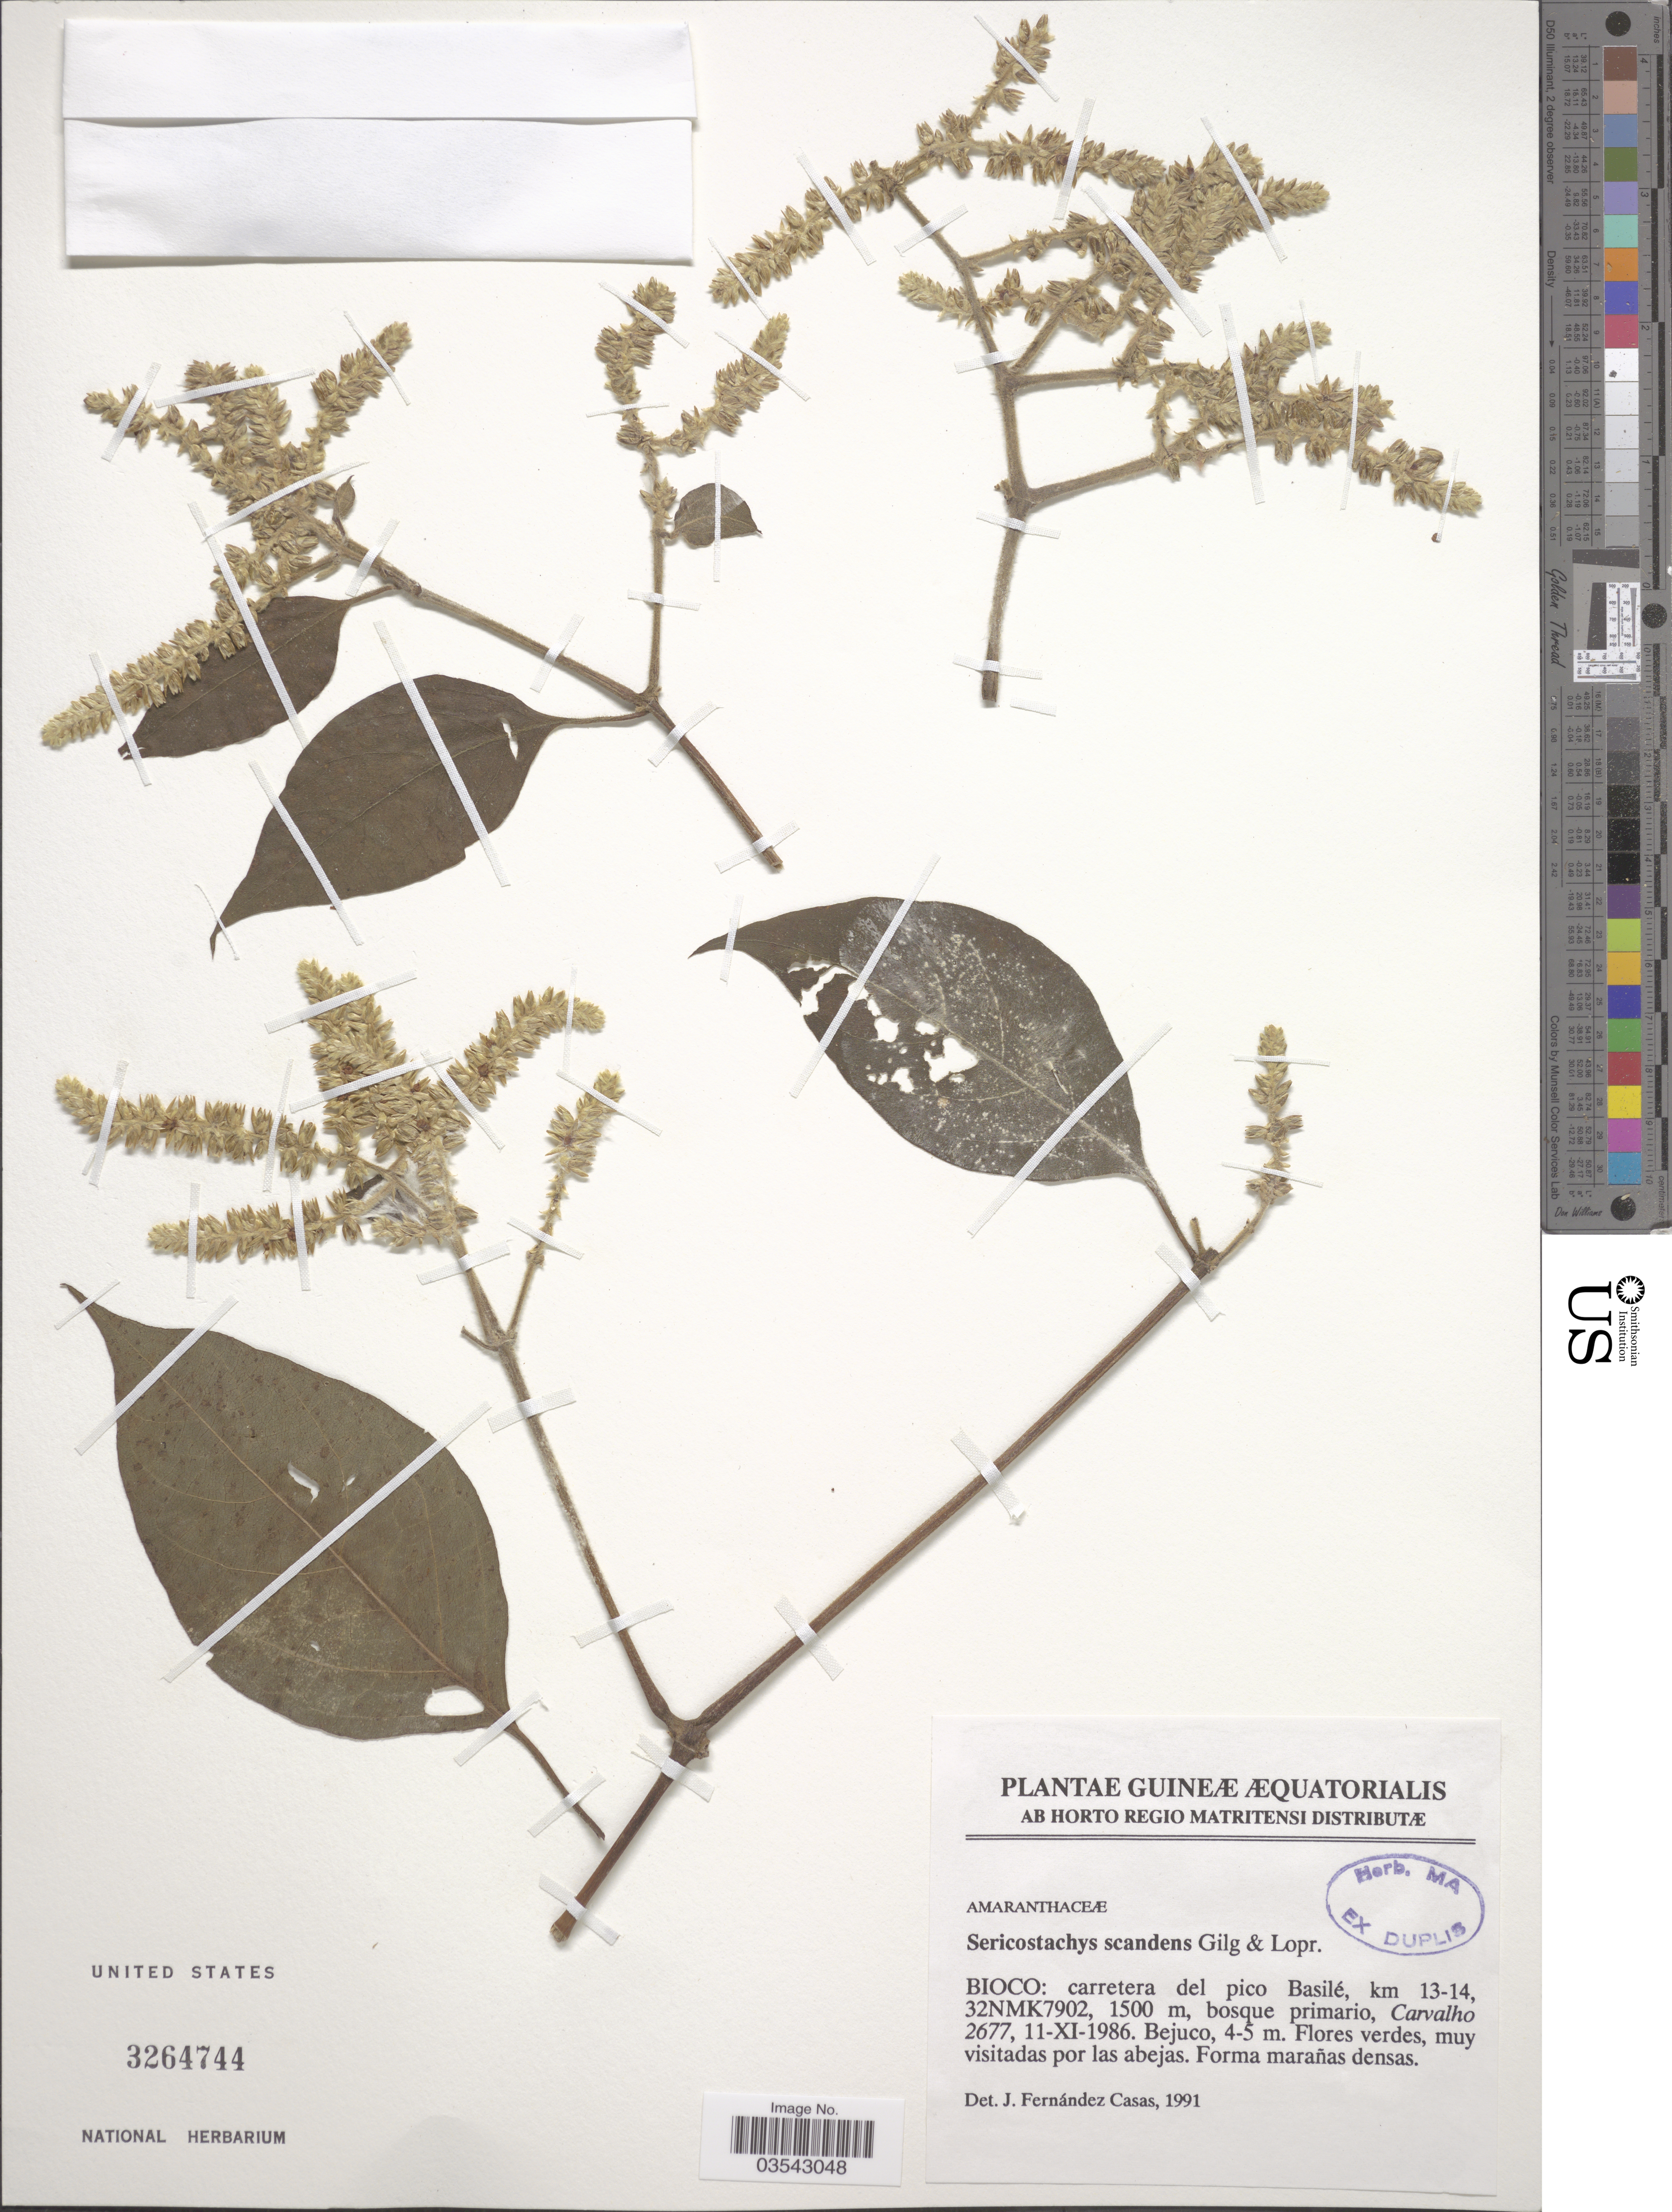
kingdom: Plantae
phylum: Tracheophyta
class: Magnoliopsida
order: Caryophyllales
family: Amaranthaceae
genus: Sericostachys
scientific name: Sericostachys scandens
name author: Gilg & Lopr.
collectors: Carvalho, --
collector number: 2677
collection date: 1986-11-11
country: Equatorial Guinea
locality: Bioco: carretera del pico Basilé, km 13-14, 32NMK7902.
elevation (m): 1500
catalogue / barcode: US 3264744